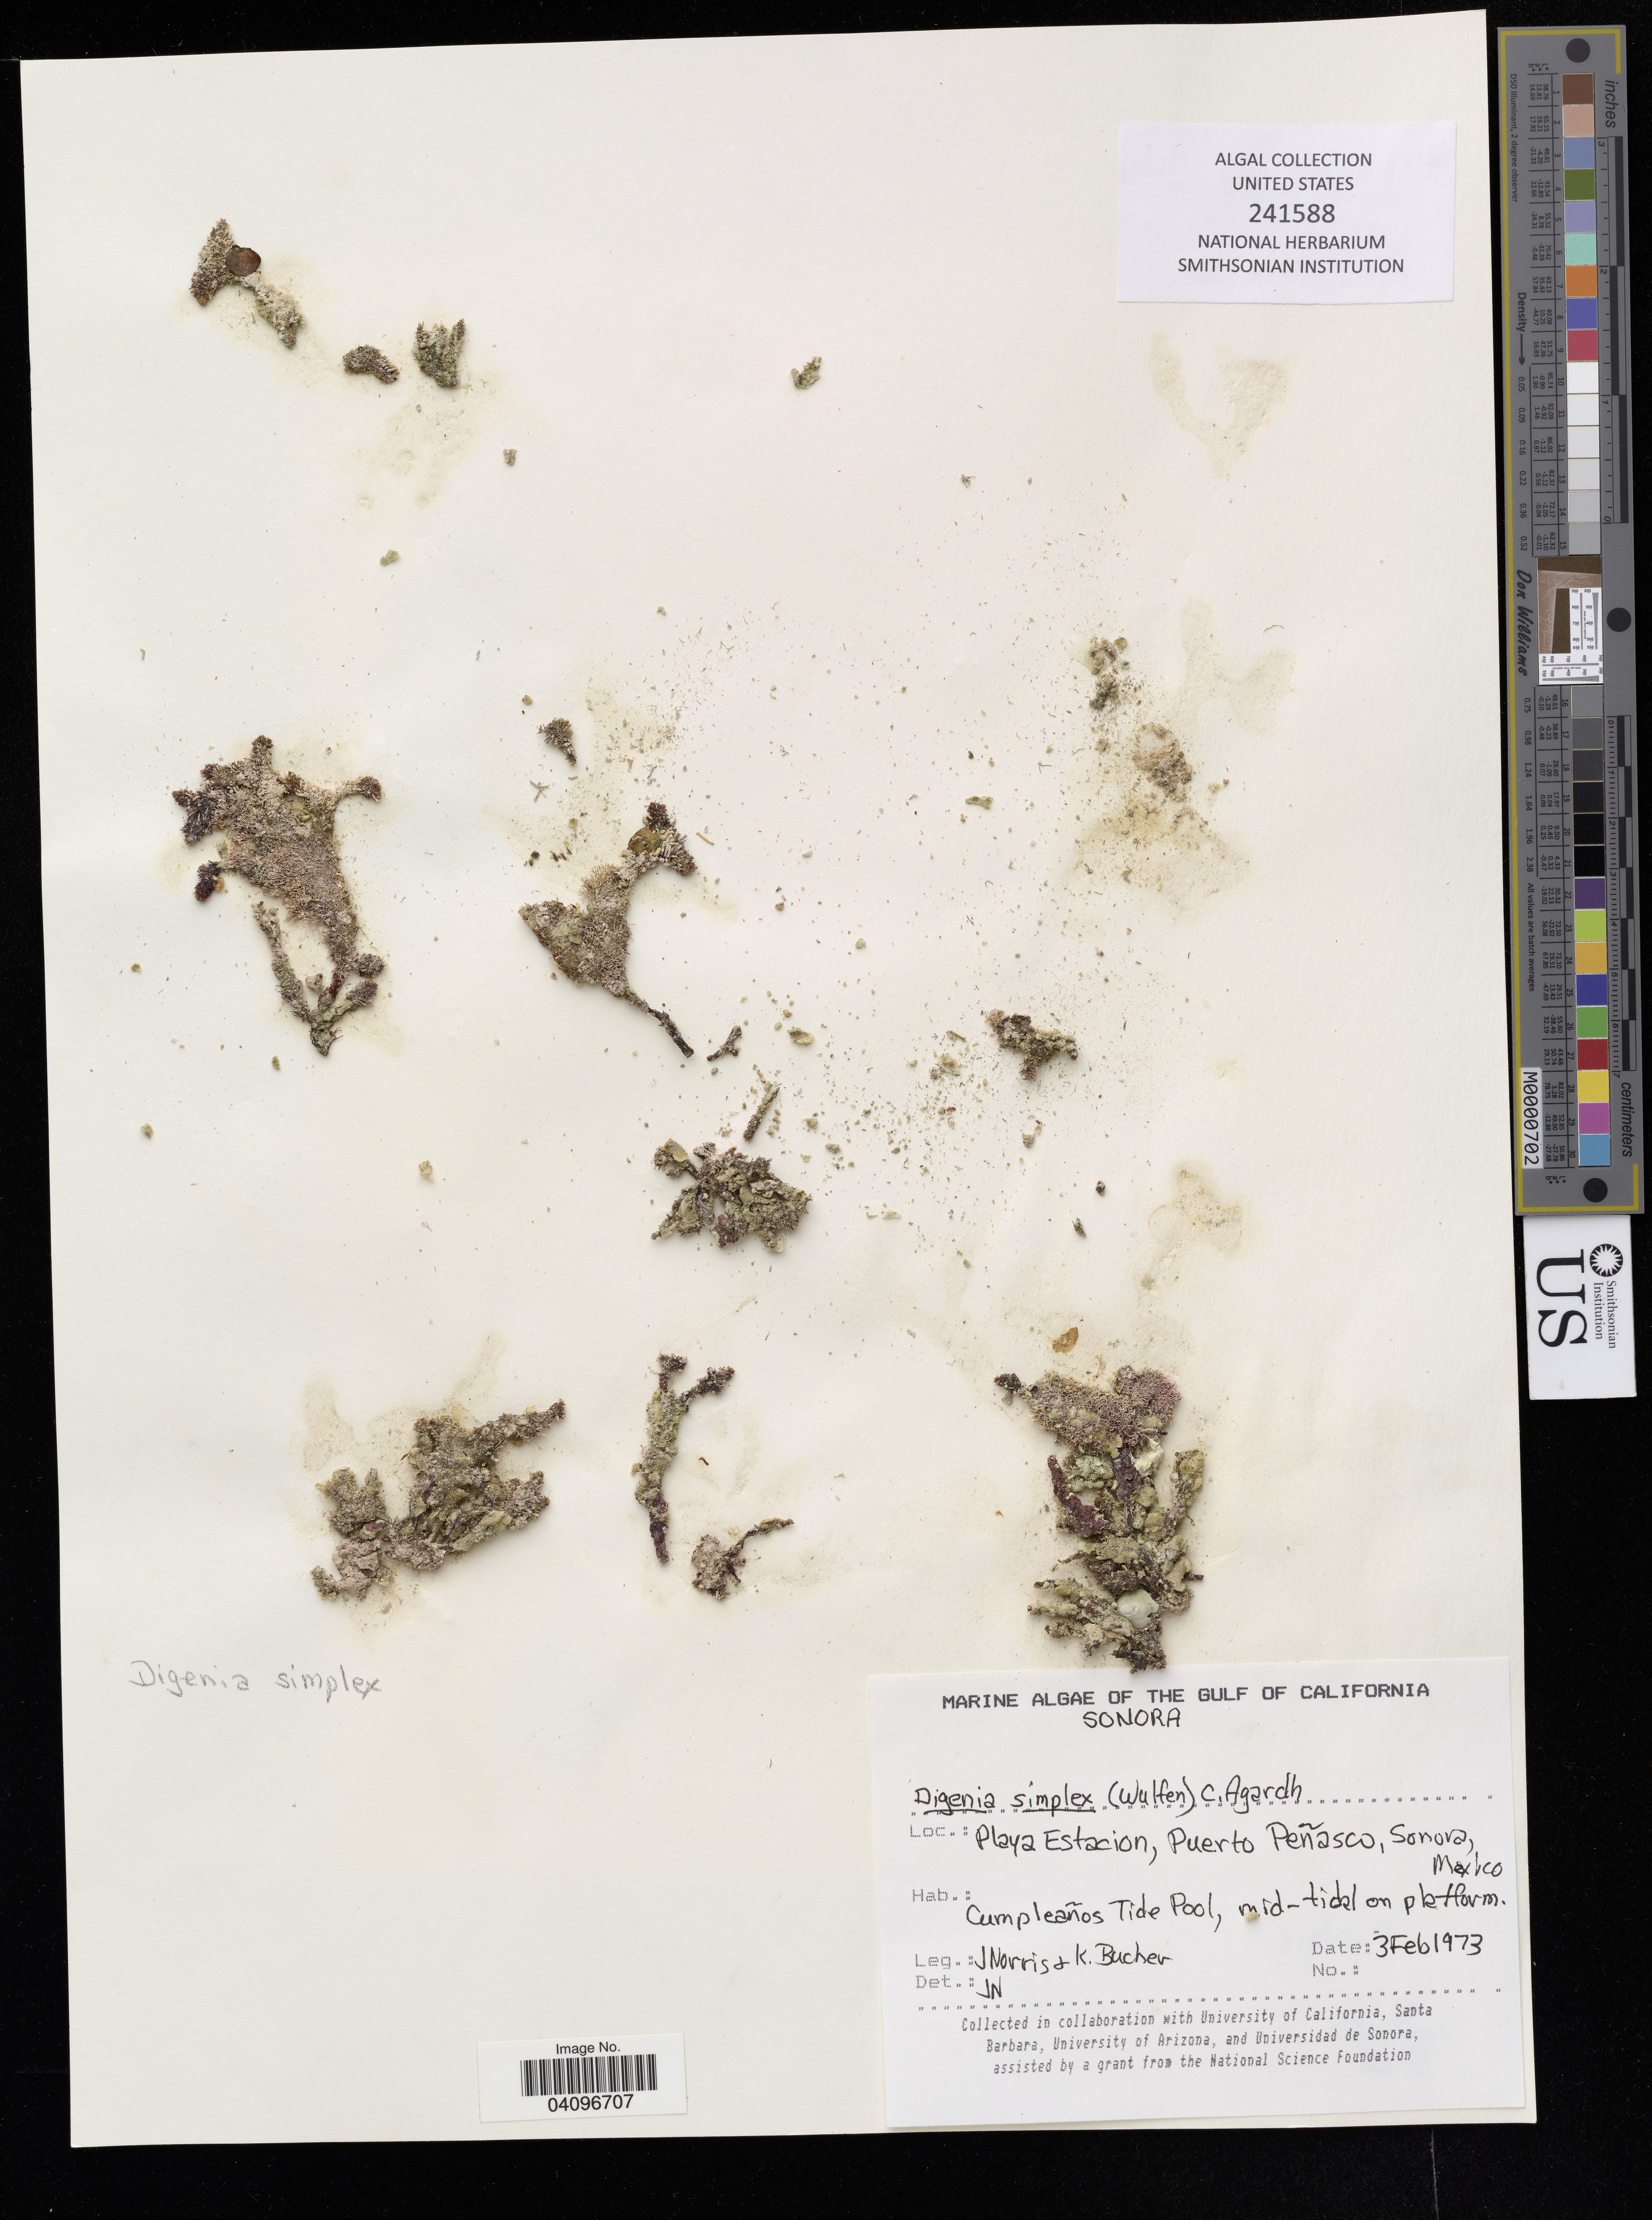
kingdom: Plantae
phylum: Rhodophyta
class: Florideophyceae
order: Ceramiales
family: Rhodomelaceae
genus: Digenea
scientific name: Digenea simplex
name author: (Wulfen) C. Agardh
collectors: J. Norris & K. E. Bucher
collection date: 1973-02-03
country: Mexico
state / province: Sonora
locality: Playa Estacion, Puerto Peñasco.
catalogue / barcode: US 241588